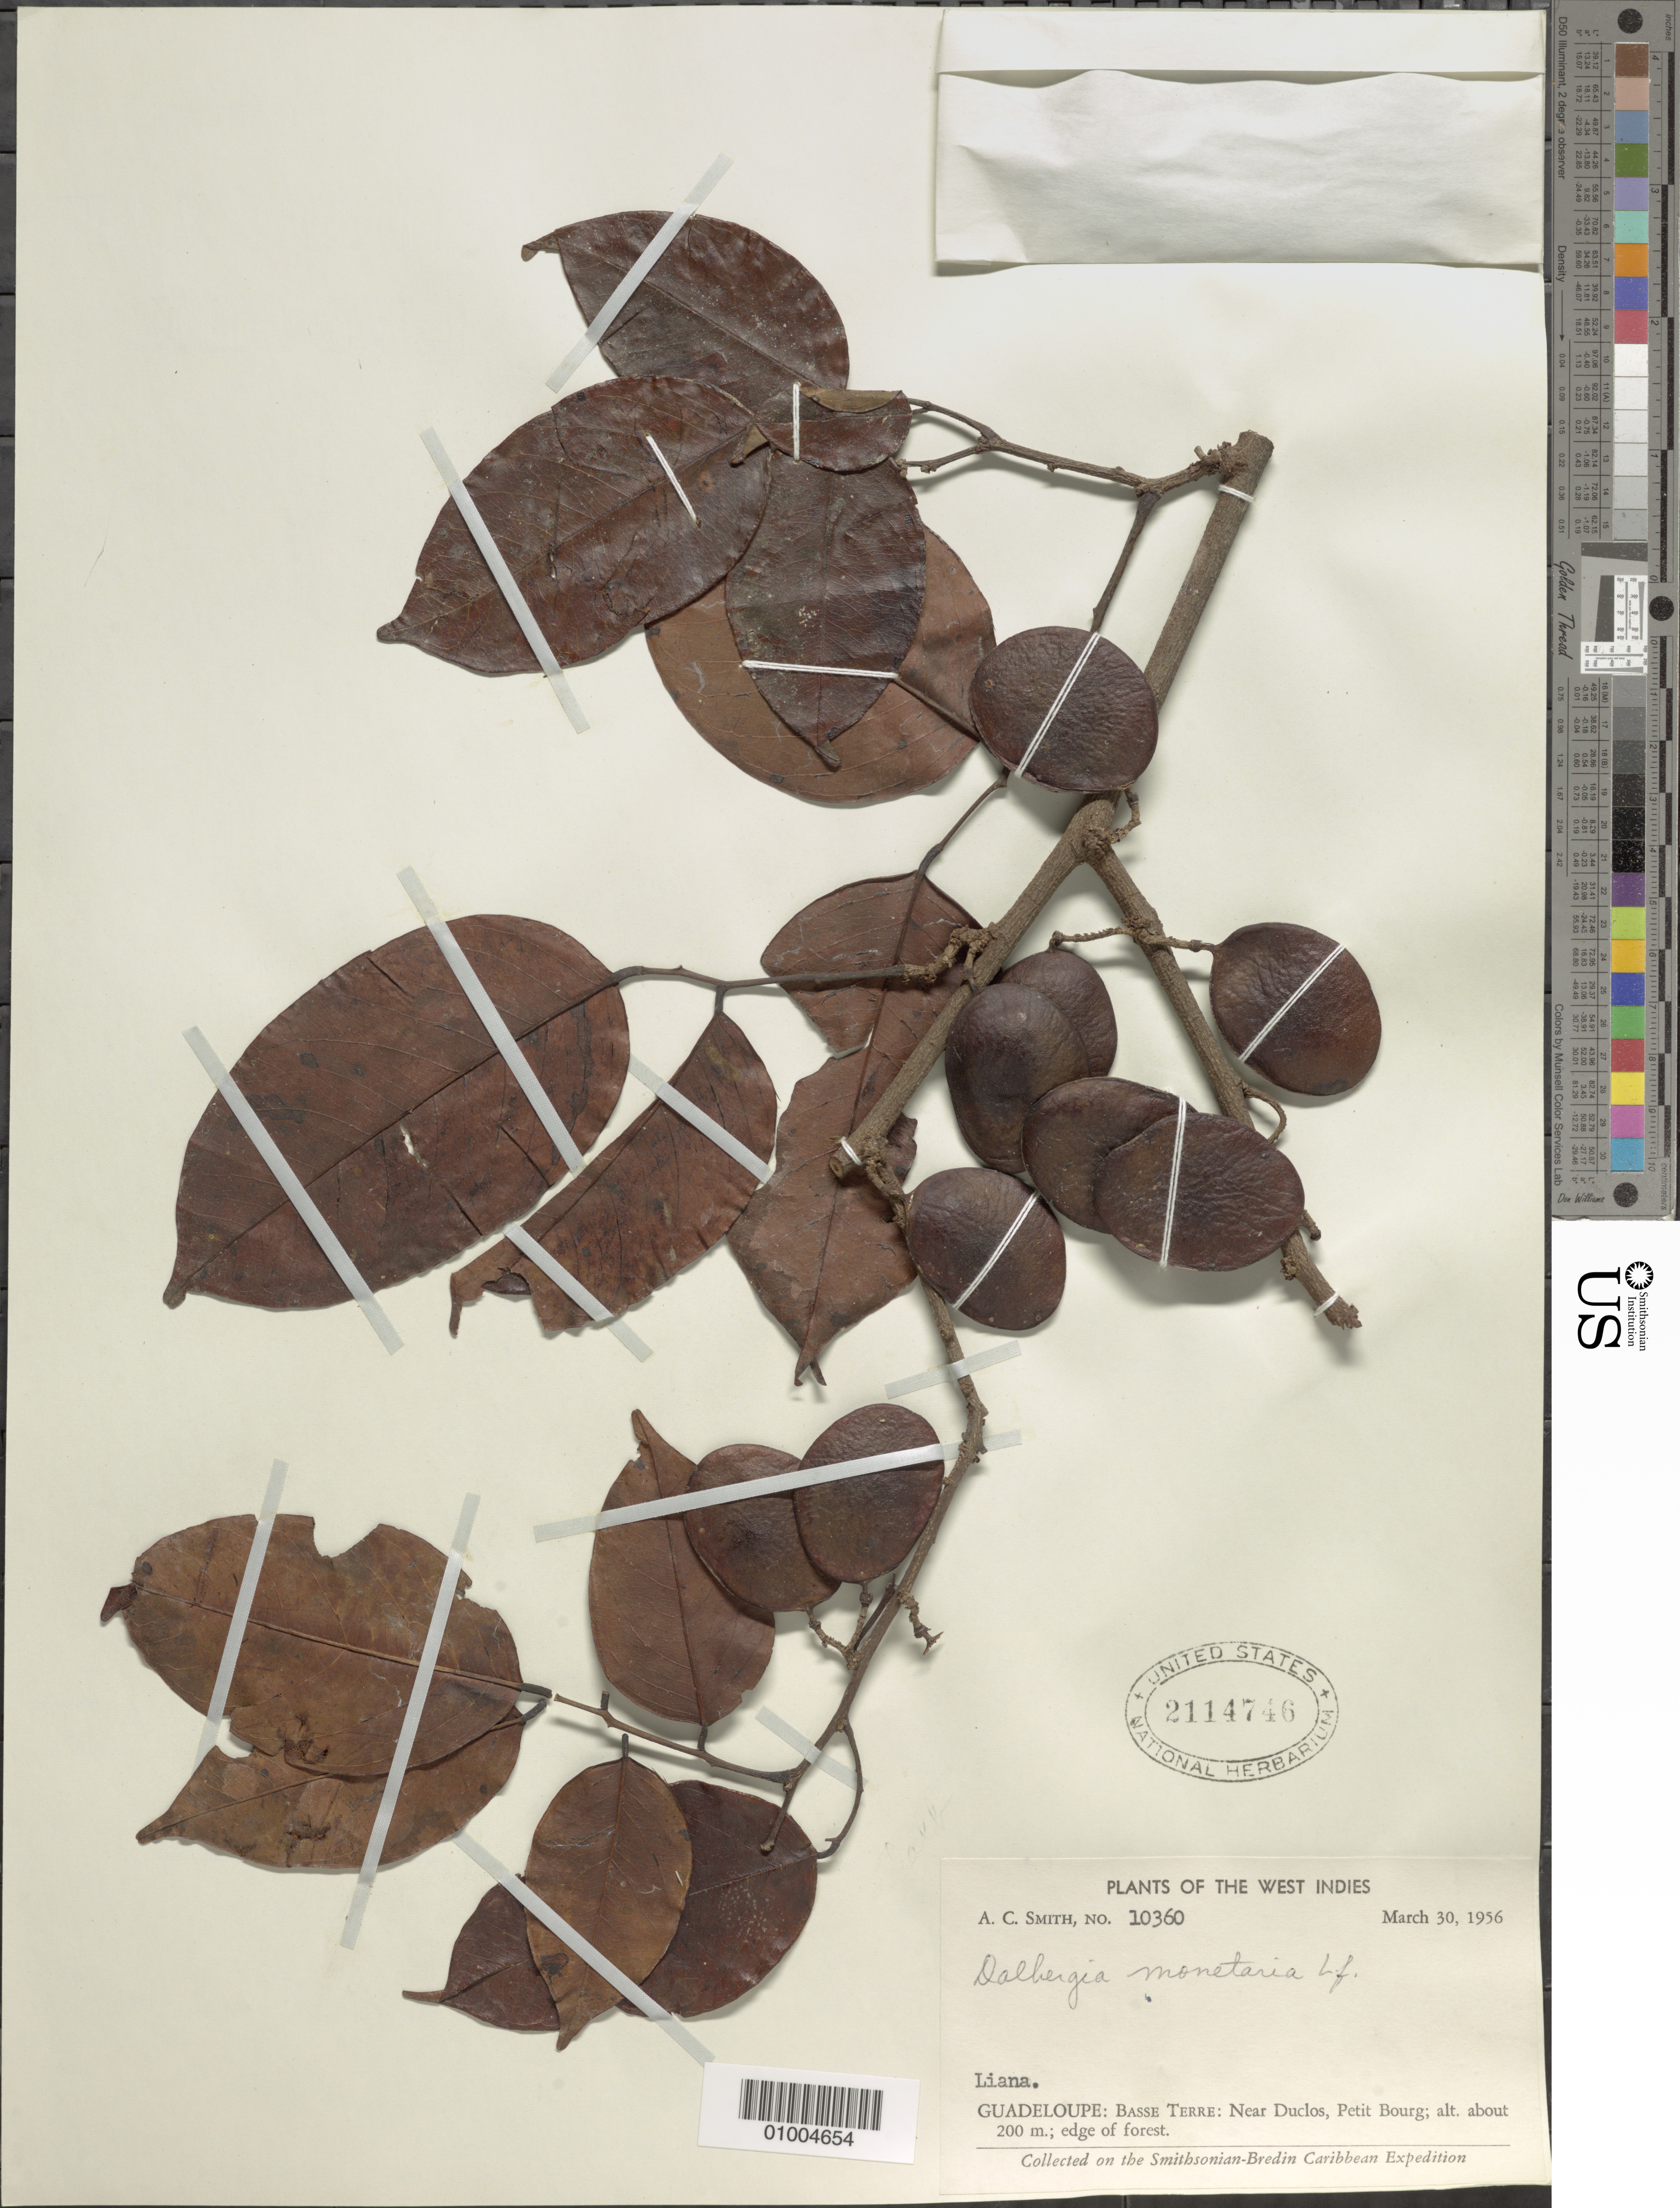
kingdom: Plantae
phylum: Tracheophyta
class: Magnoliopsida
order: Fabales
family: Fabaceae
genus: Dalbergia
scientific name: Dalbergia monetaria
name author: L. f.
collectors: A. C. Smith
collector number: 10360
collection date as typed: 30 Mar 1956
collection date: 1956-03-30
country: Guadeloupe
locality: Basse Terre; Near Duclos, Petit Bourg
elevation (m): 200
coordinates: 0 N, 0 E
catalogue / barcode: US 2114746